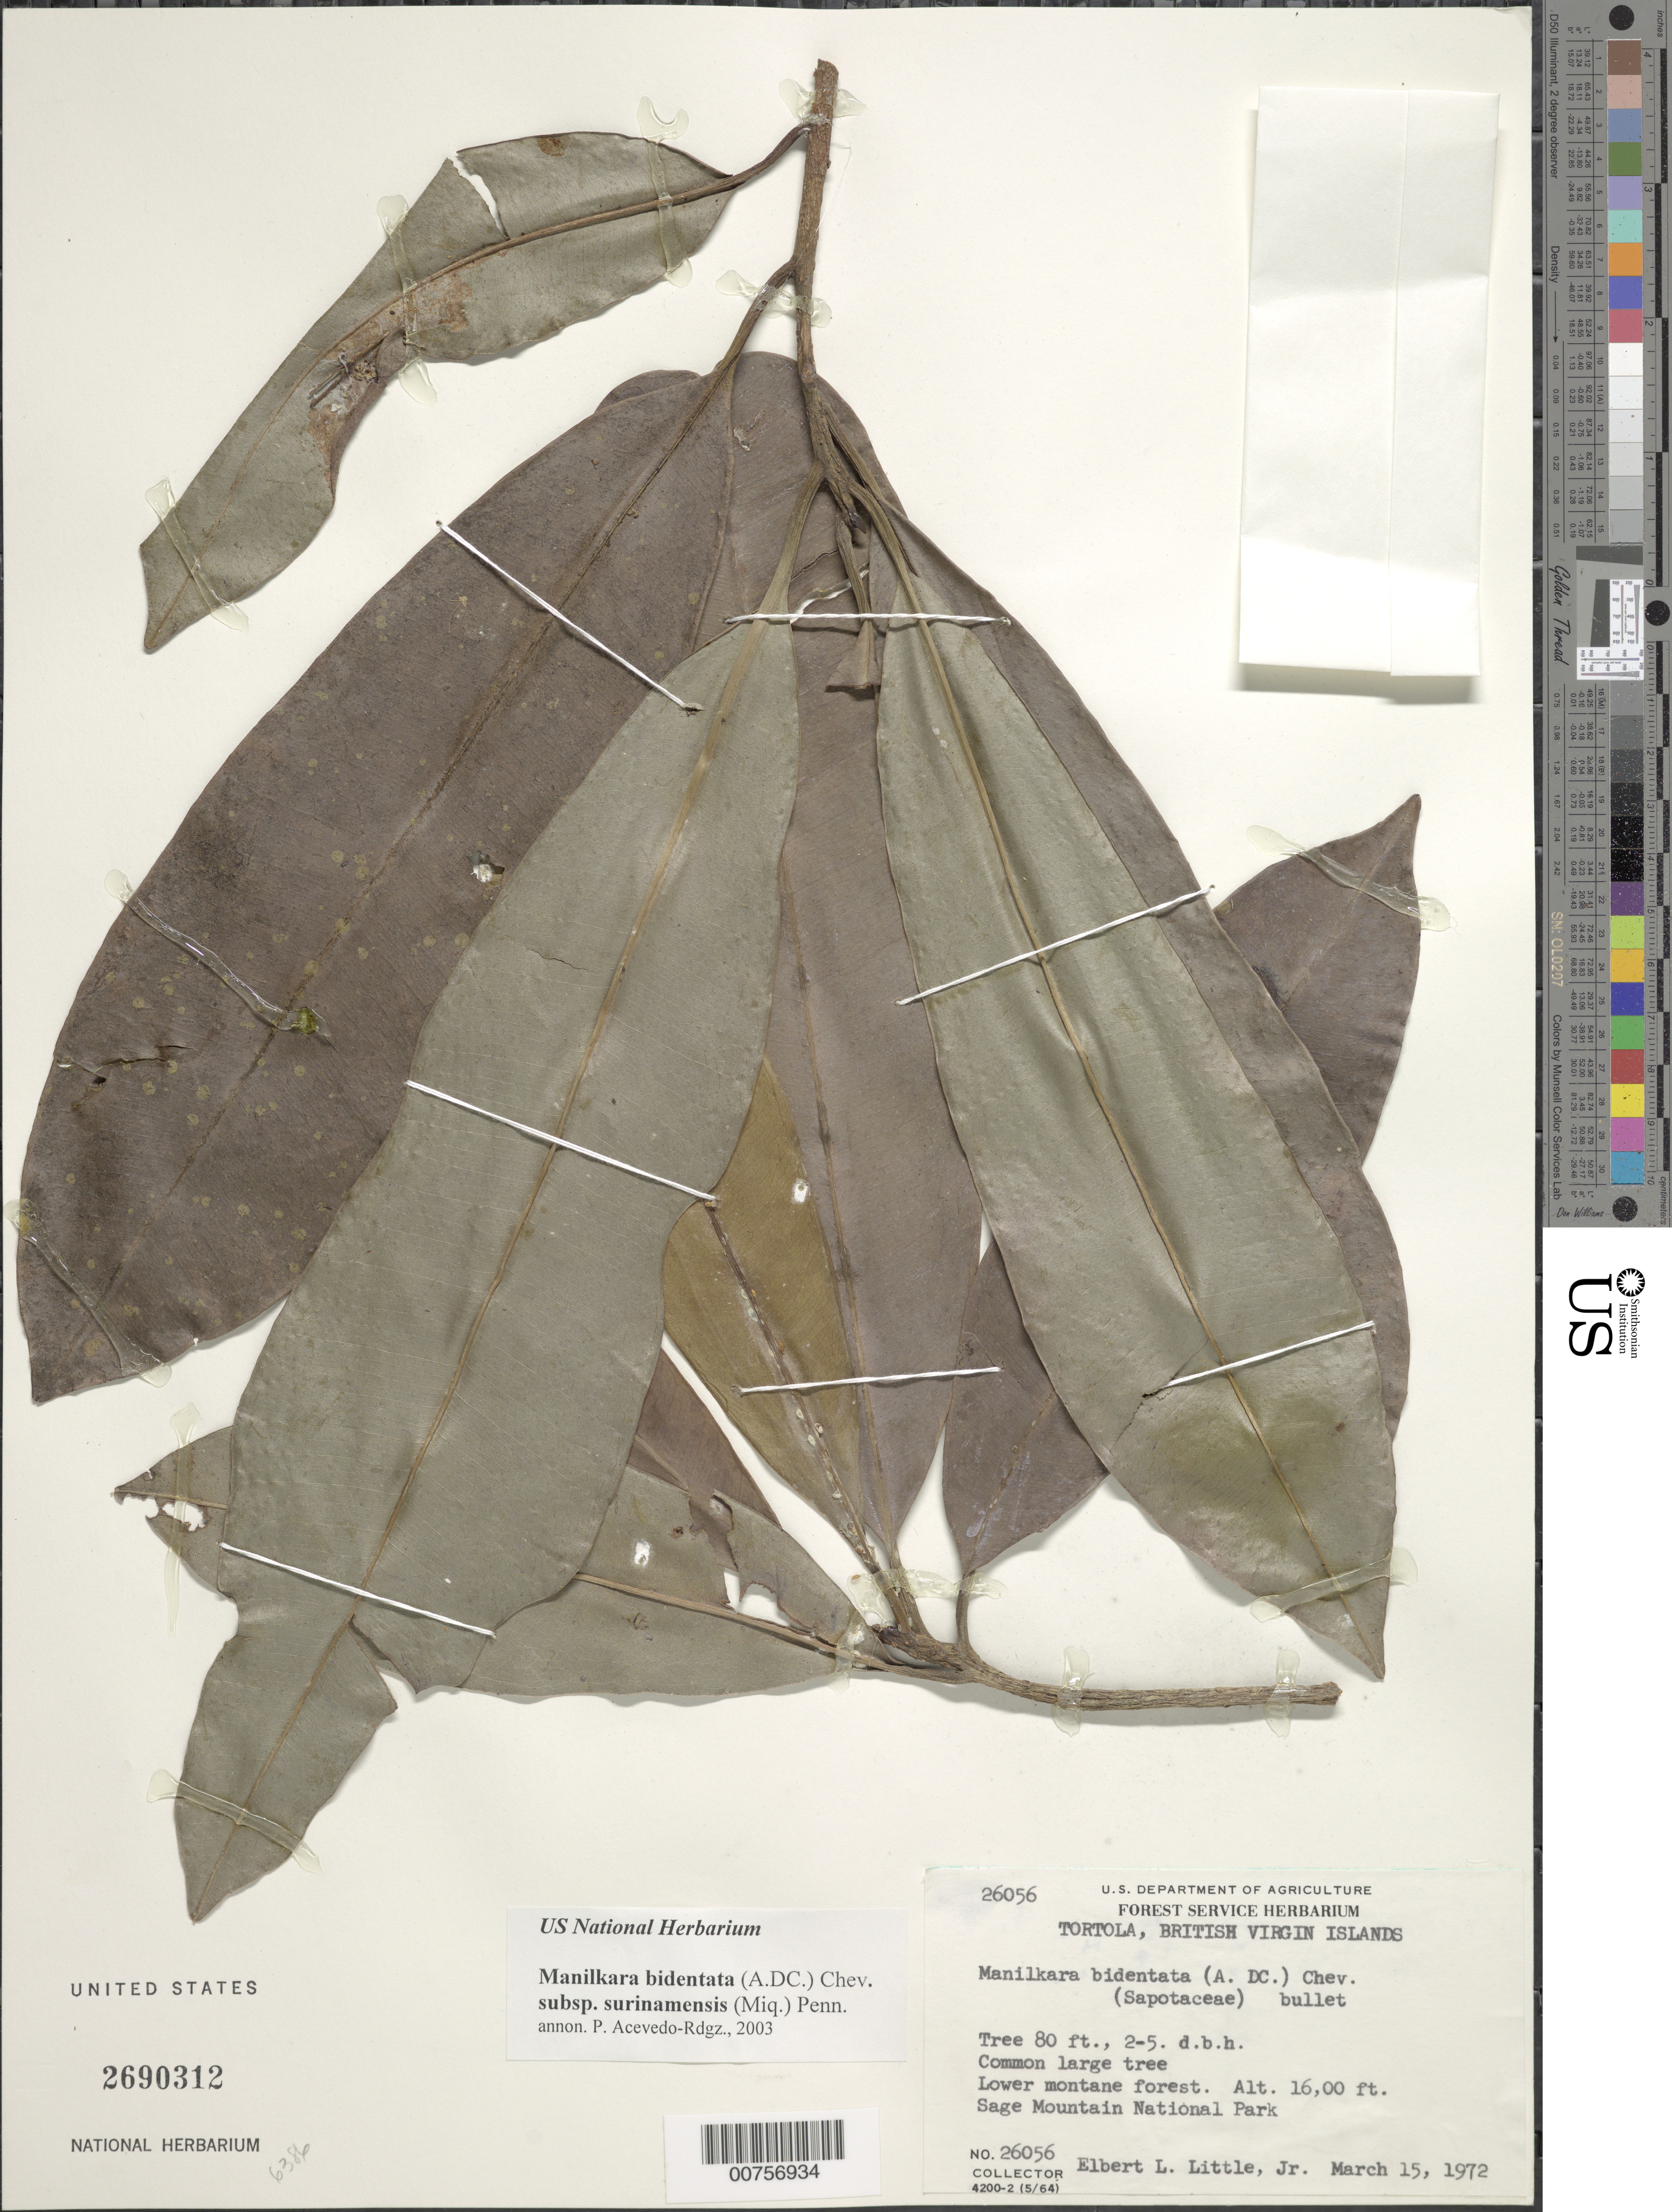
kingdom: Plantae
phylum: Tracheophyta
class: Magnoliopsida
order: Ericales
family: Sapotaceae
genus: Manilkara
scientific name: Manilkara bidentata subsp. surinamensis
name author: (Miq.) T.D. Penn.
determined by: Acevedo-Rodríguez, P., (BOT), Smithsonian Institution - National Museum of Natural History (UNITED STATES)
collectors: E. L. Little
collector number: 26056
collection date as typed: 15 Mar 1972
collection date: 1972-03-15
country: British Virgin Islands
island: Tortola I.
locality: Sage Mountain National Park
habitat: Lower montane forest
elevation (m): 488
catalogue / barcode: US 2690312